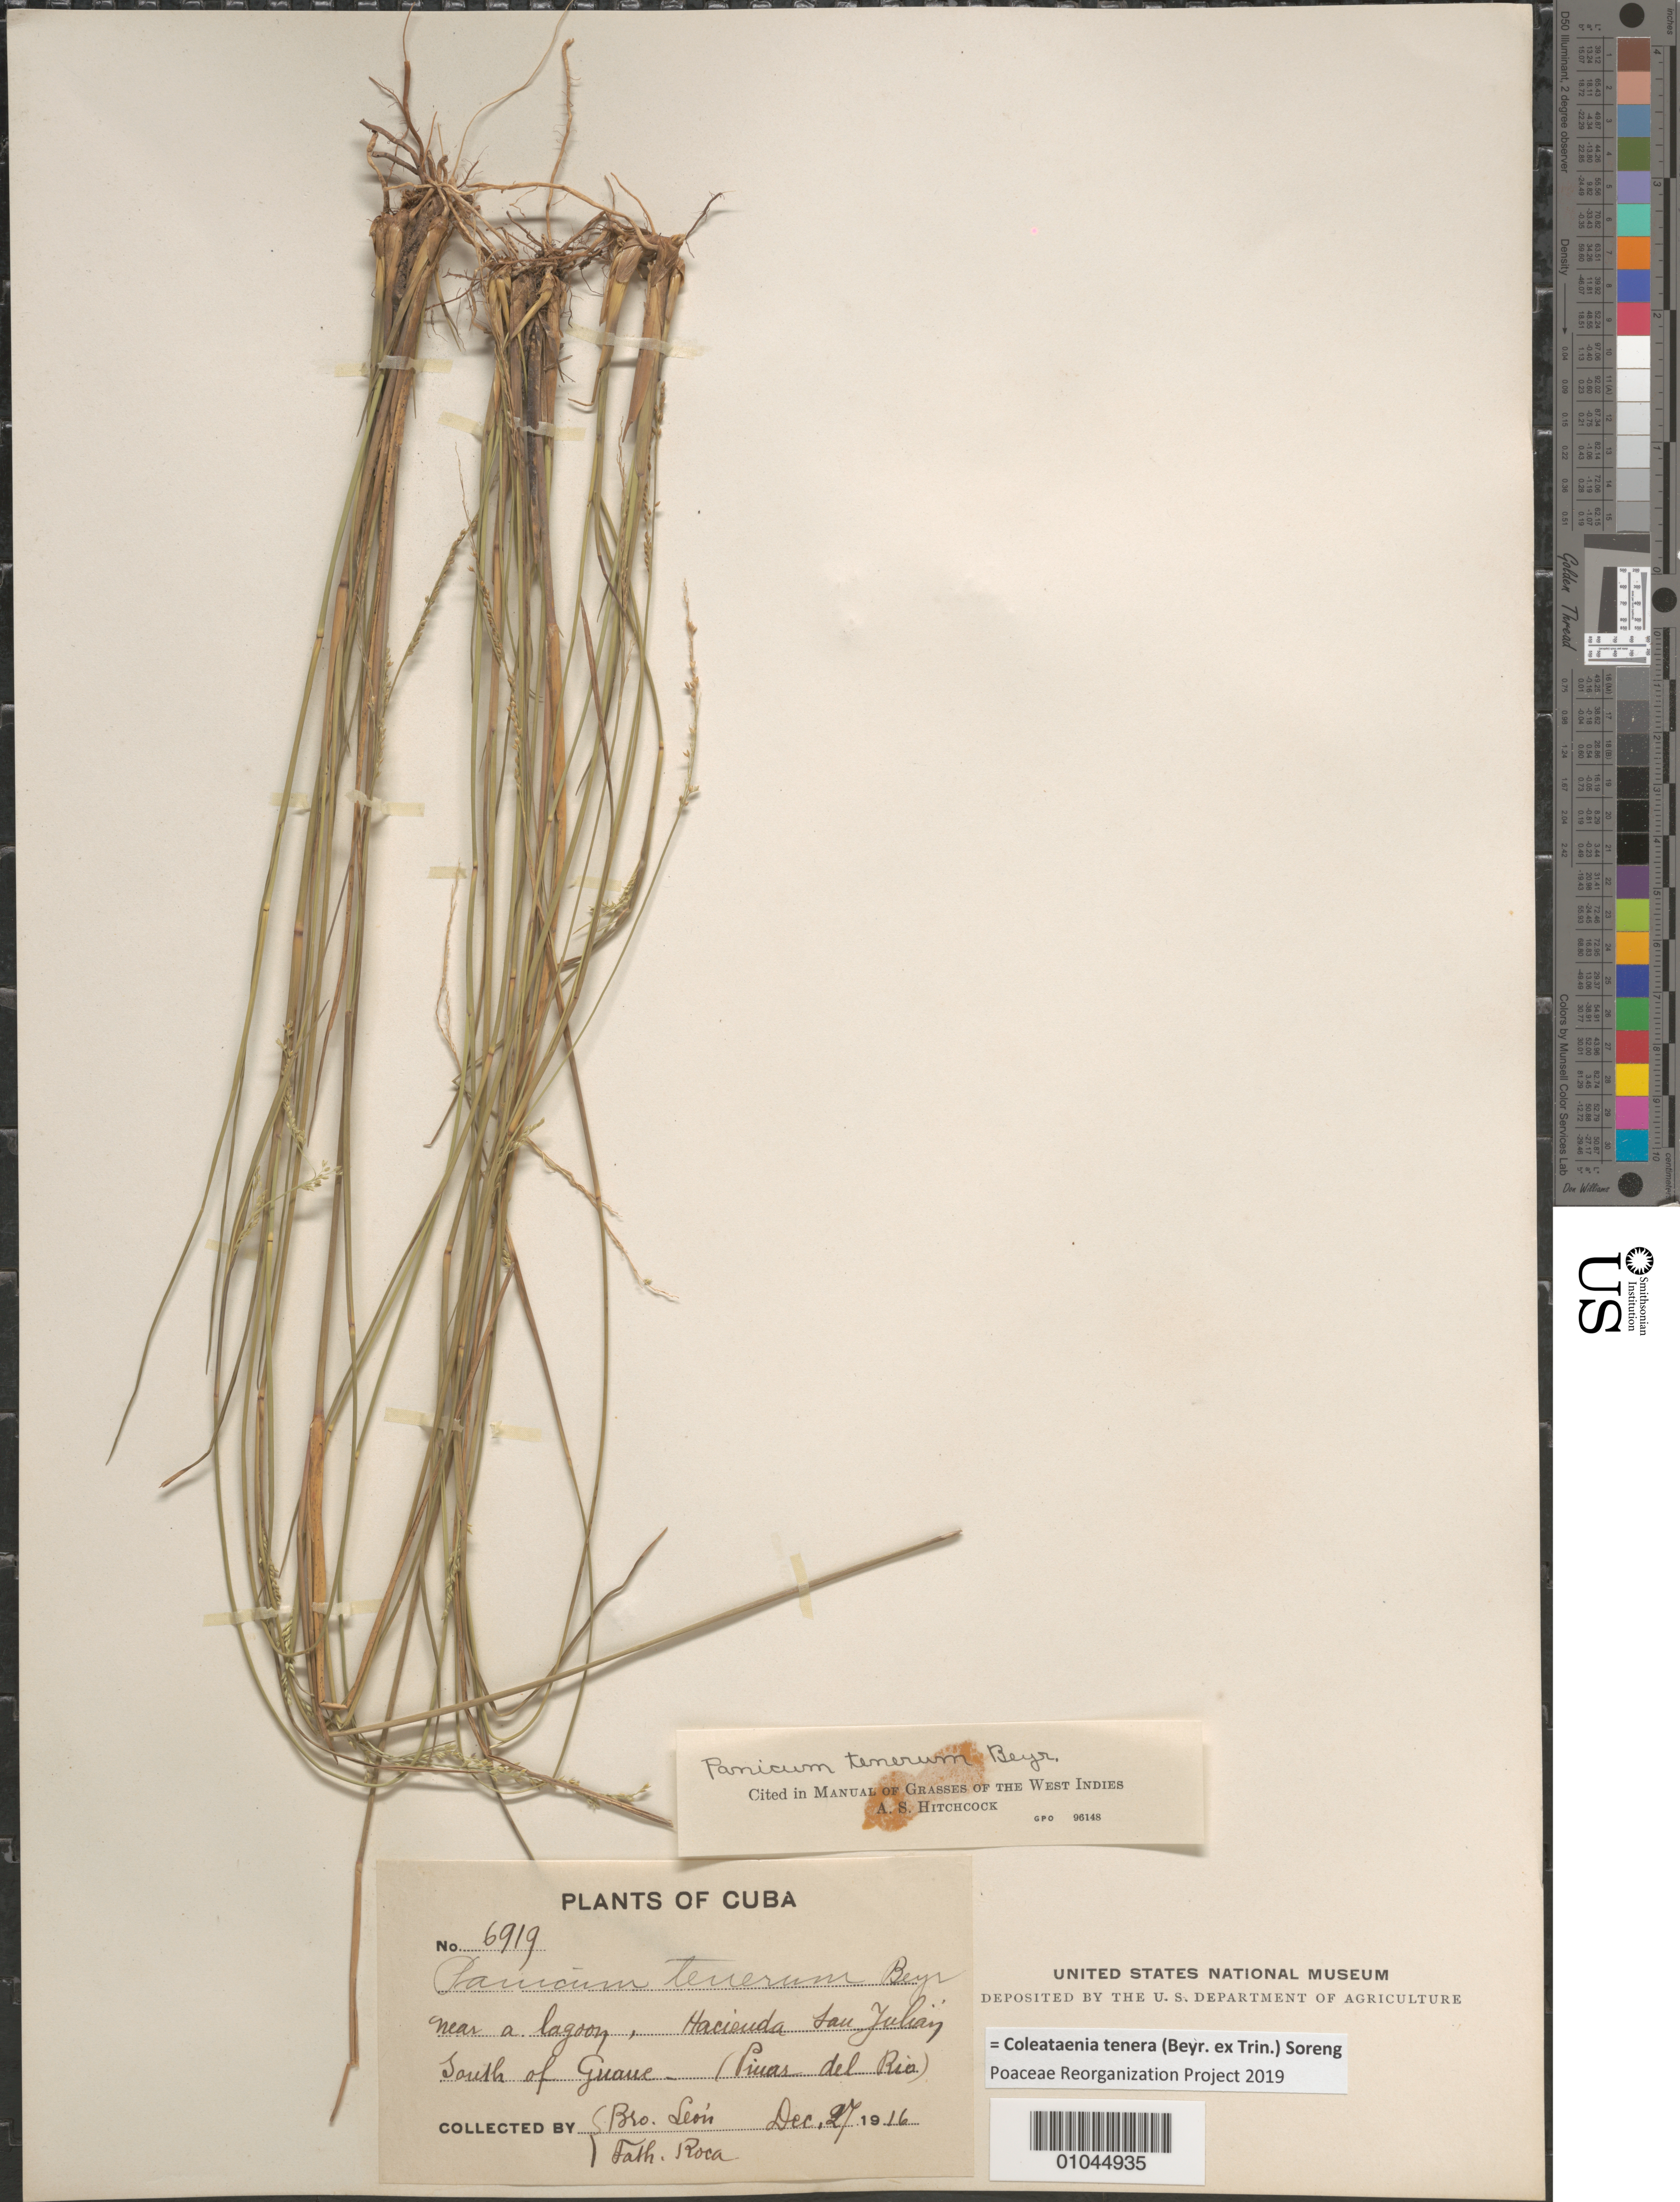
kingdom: Plantae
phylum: Tracheophyta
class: Liliopsida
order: Poales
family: Poaceae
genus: Panicum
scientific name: Panicum tenerum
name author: Beyrich ex Trin.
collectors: Bro. León & M. Roca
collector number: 6919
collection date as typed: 27 Dec 1916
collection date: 1916-12-27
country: Cuba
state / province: Pinar del Rio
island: Cuba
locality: Hacienda San Julian, S of Guane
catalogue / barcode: US 1044935